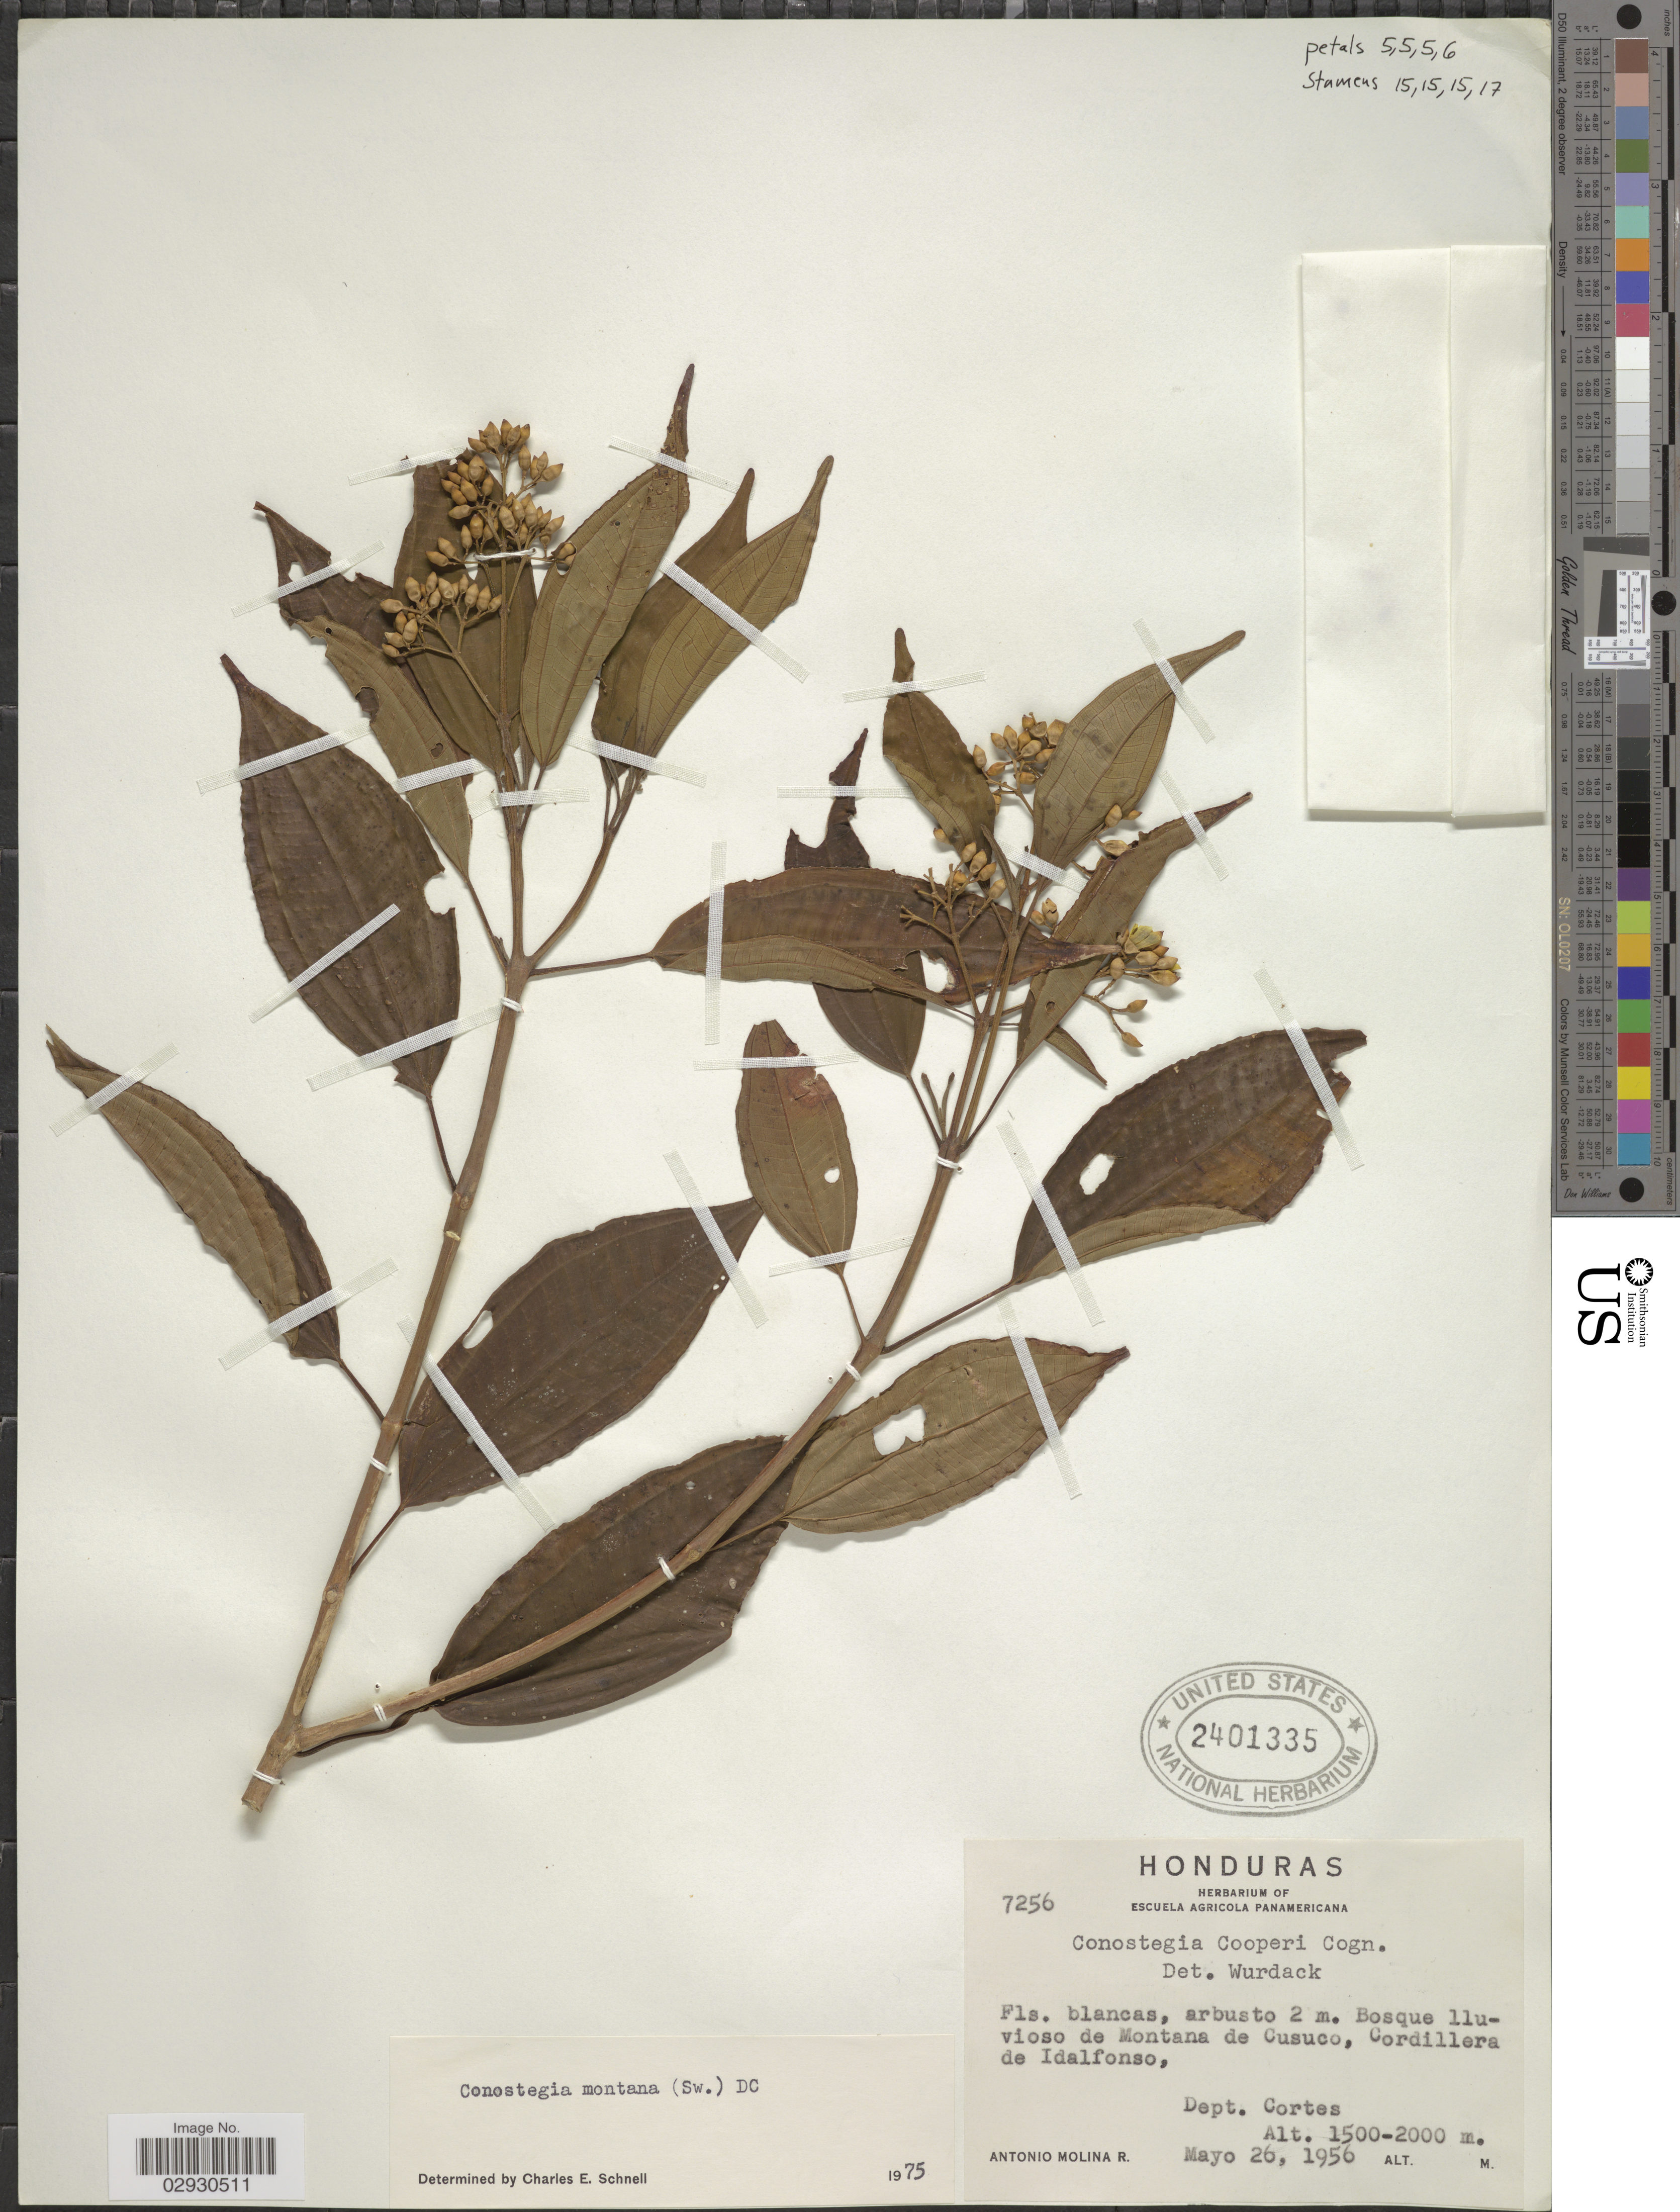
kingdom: Plantae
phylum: Tracheophyta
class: Magnoliopsida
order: Myrtales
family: Melastomataceae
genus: Conostegia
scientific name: Conostegia montana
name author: (Sw.) D. Don ex DC.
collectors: A. Molina R.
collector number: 7256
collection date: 1956-05-26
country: Honduras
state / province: Cortés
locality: Bosque iluvioso de Montana de Cusuco, Cordillera de Idalfonso, Dept. Cortes.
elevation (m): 1500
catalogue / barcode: US 2401335